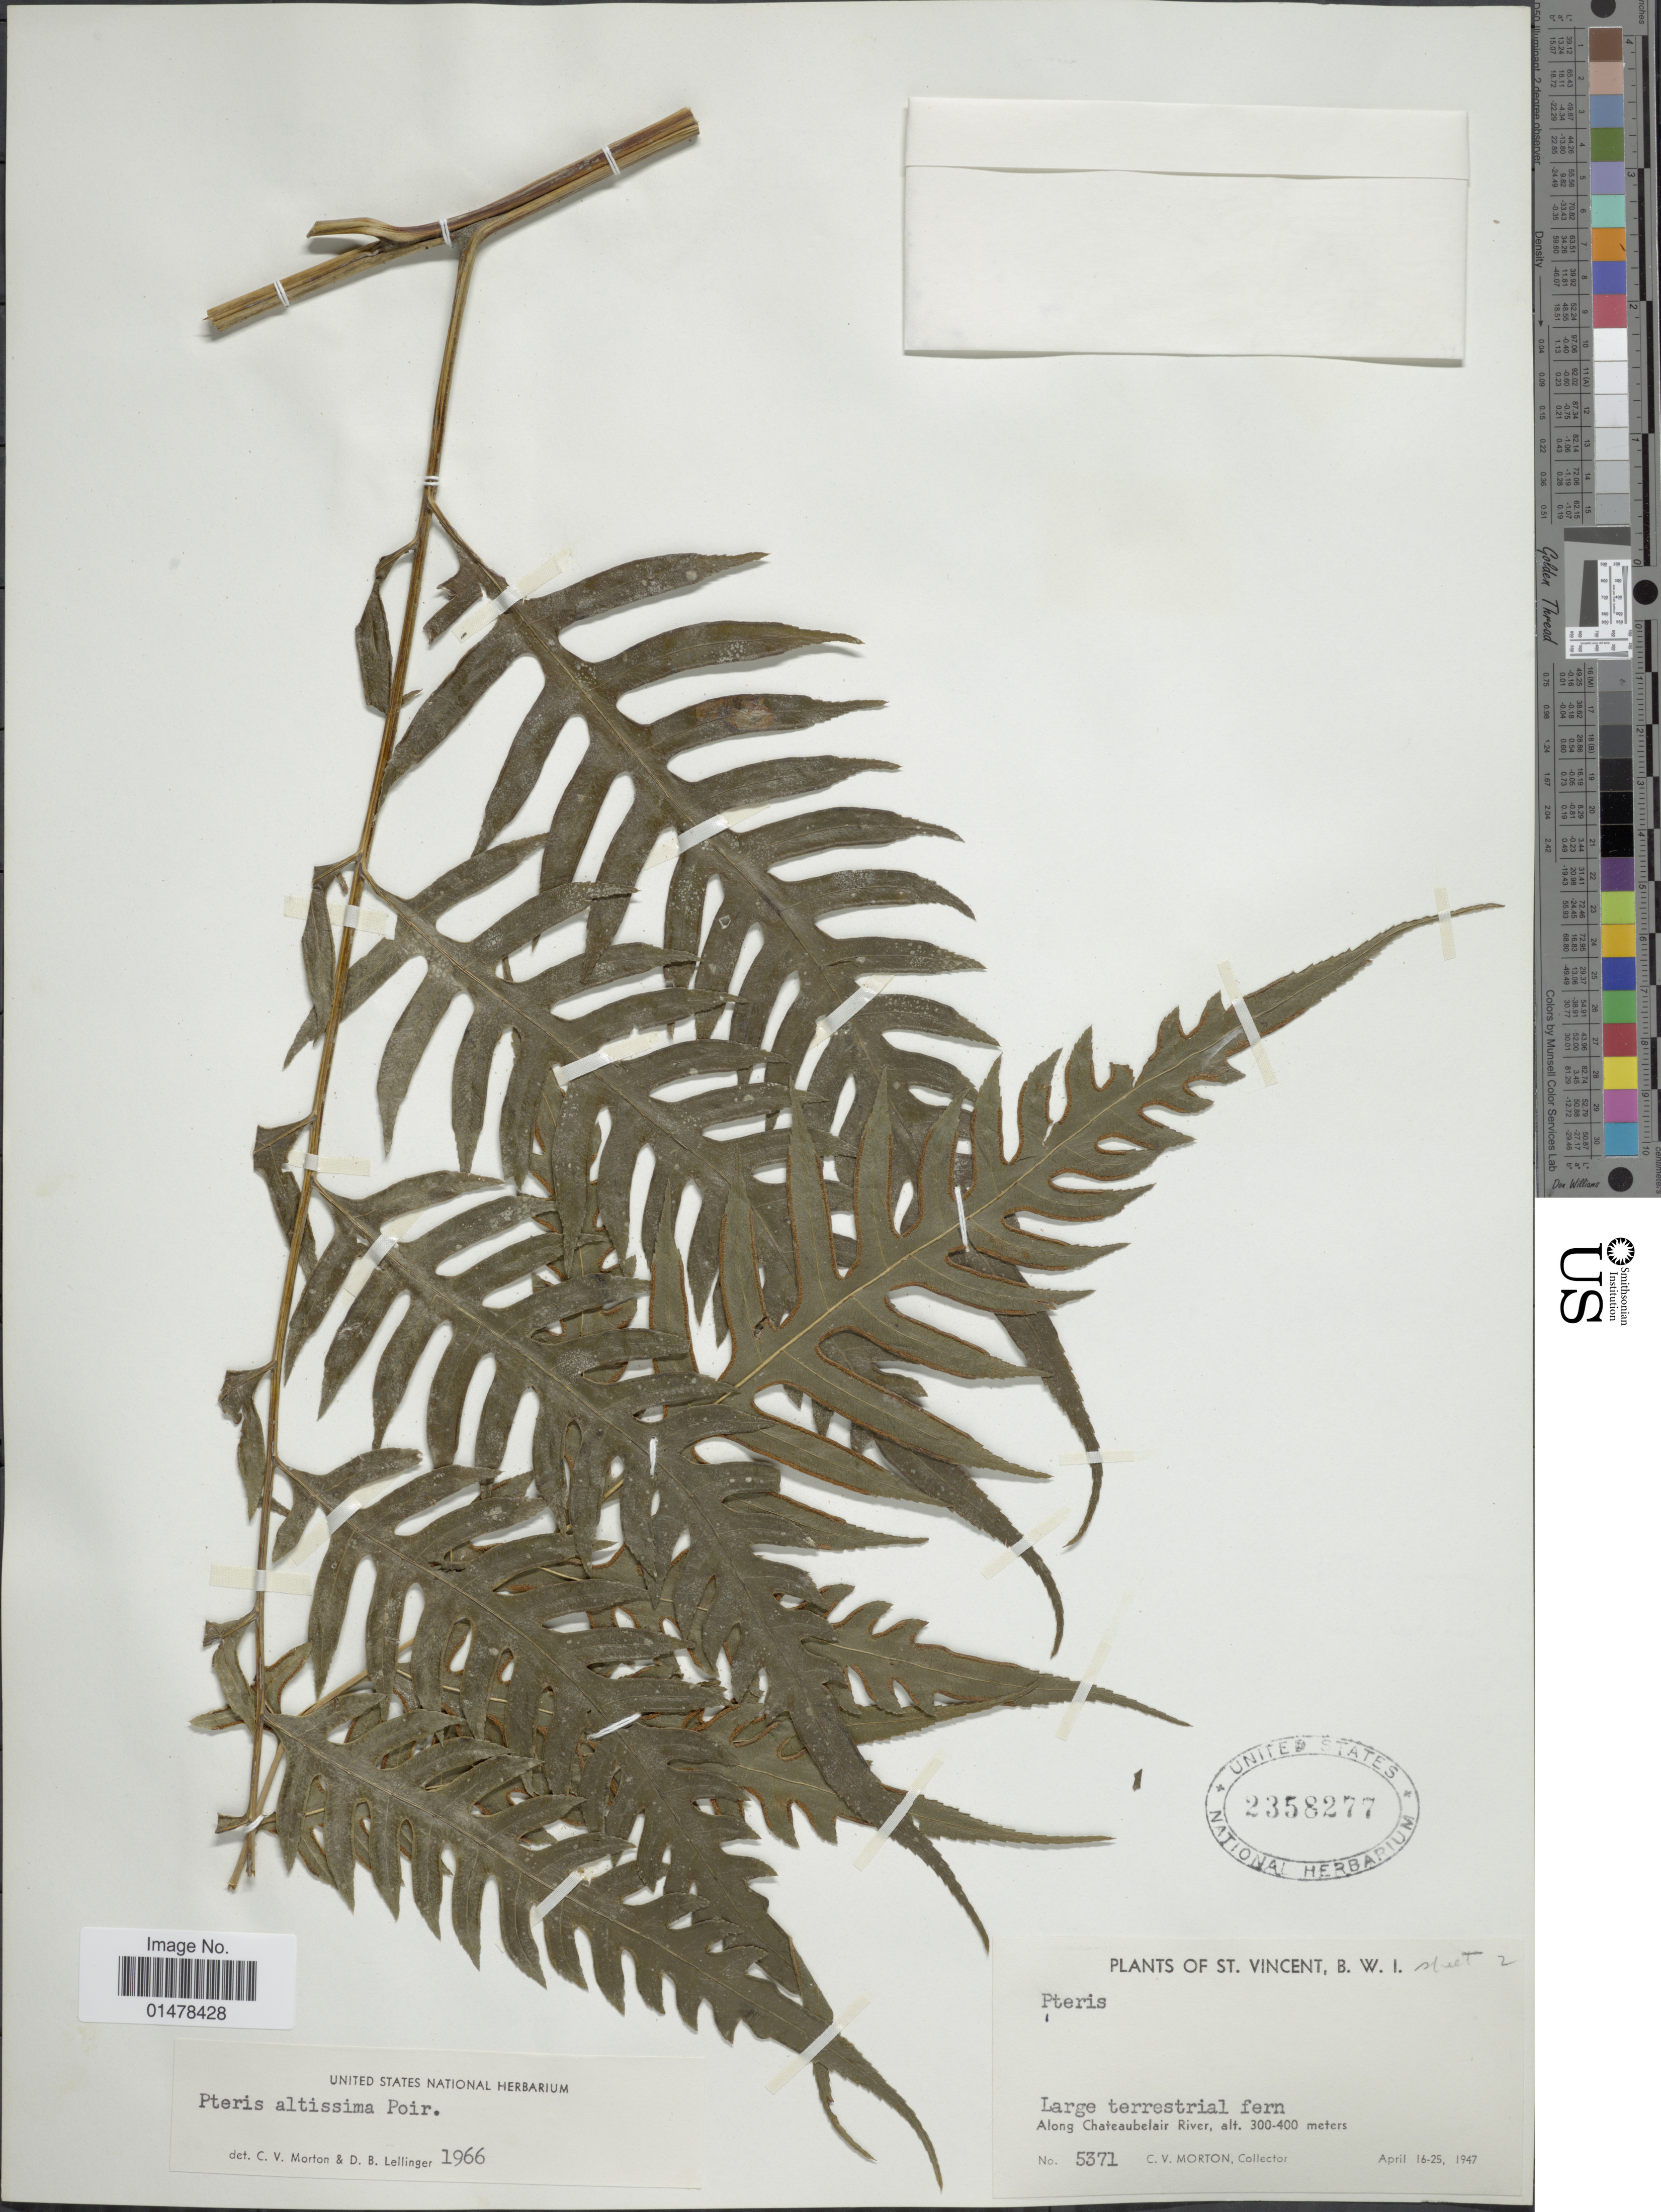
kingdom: Plantae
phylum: Tracheophyta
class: Polypodiopsida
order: Polypodiales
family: Pteridaceae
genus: Pteris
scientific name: Pteris altissima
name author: Poir.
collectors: C. V. Morton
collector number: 5371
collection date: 1947-04-16/1947-04-25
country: St. Vincent - Grenadines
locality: Plants of St. Vincent, B.W.I., large terrestrial fern, along Chateaubelair river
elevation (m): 300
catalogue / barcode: US 2358277